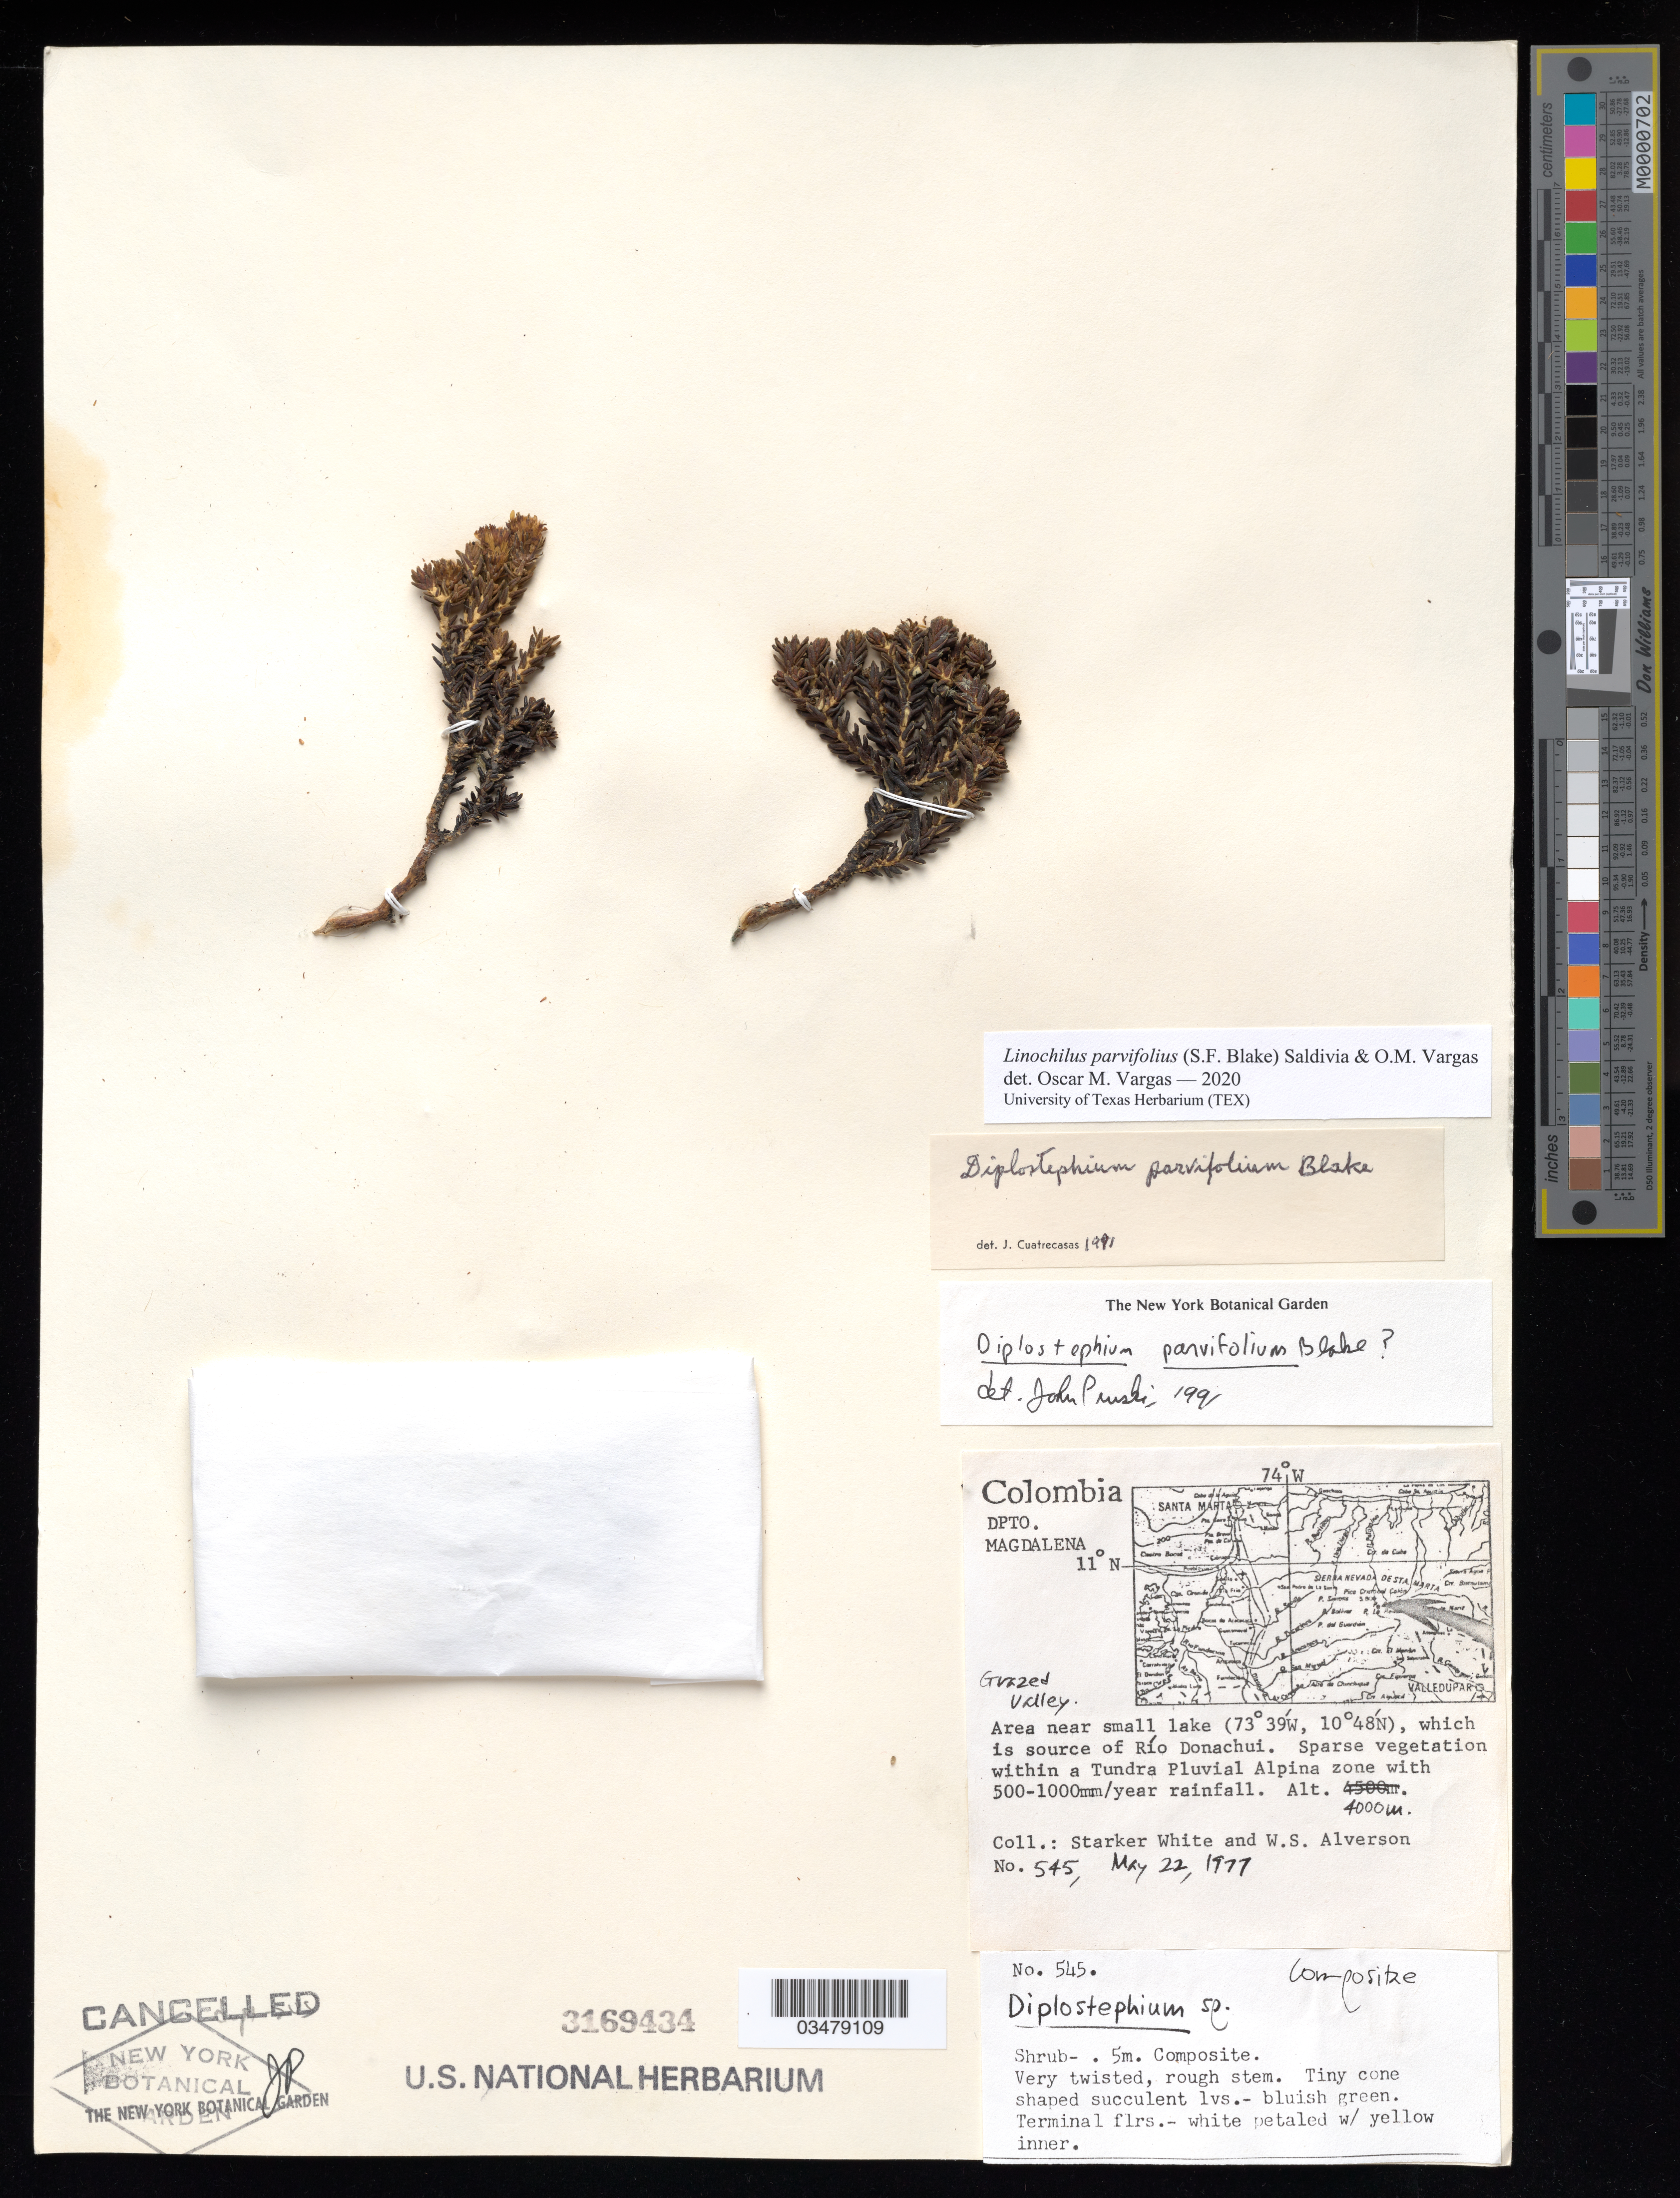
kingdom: Plantae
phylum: Tracheophyta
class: Magnoliopsida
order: Asterales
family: Asteraceae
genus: Linochilus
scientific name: Linochilus parvifolius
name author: (S.F. Blake) Saldivia & O.M. Vargas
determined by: Vargas, Oscar M.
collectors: S. White & W. S. Alverson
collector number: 545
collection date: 1977-05-22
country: Colombia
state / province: Magdalena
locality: Area near small lake, which is the source of Rio Donachui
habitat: Sparce vegetation within a Tundra Pluvial Alpina zone with 500-100 mm/year rainfall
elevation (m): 4000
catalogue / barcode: US 3169434